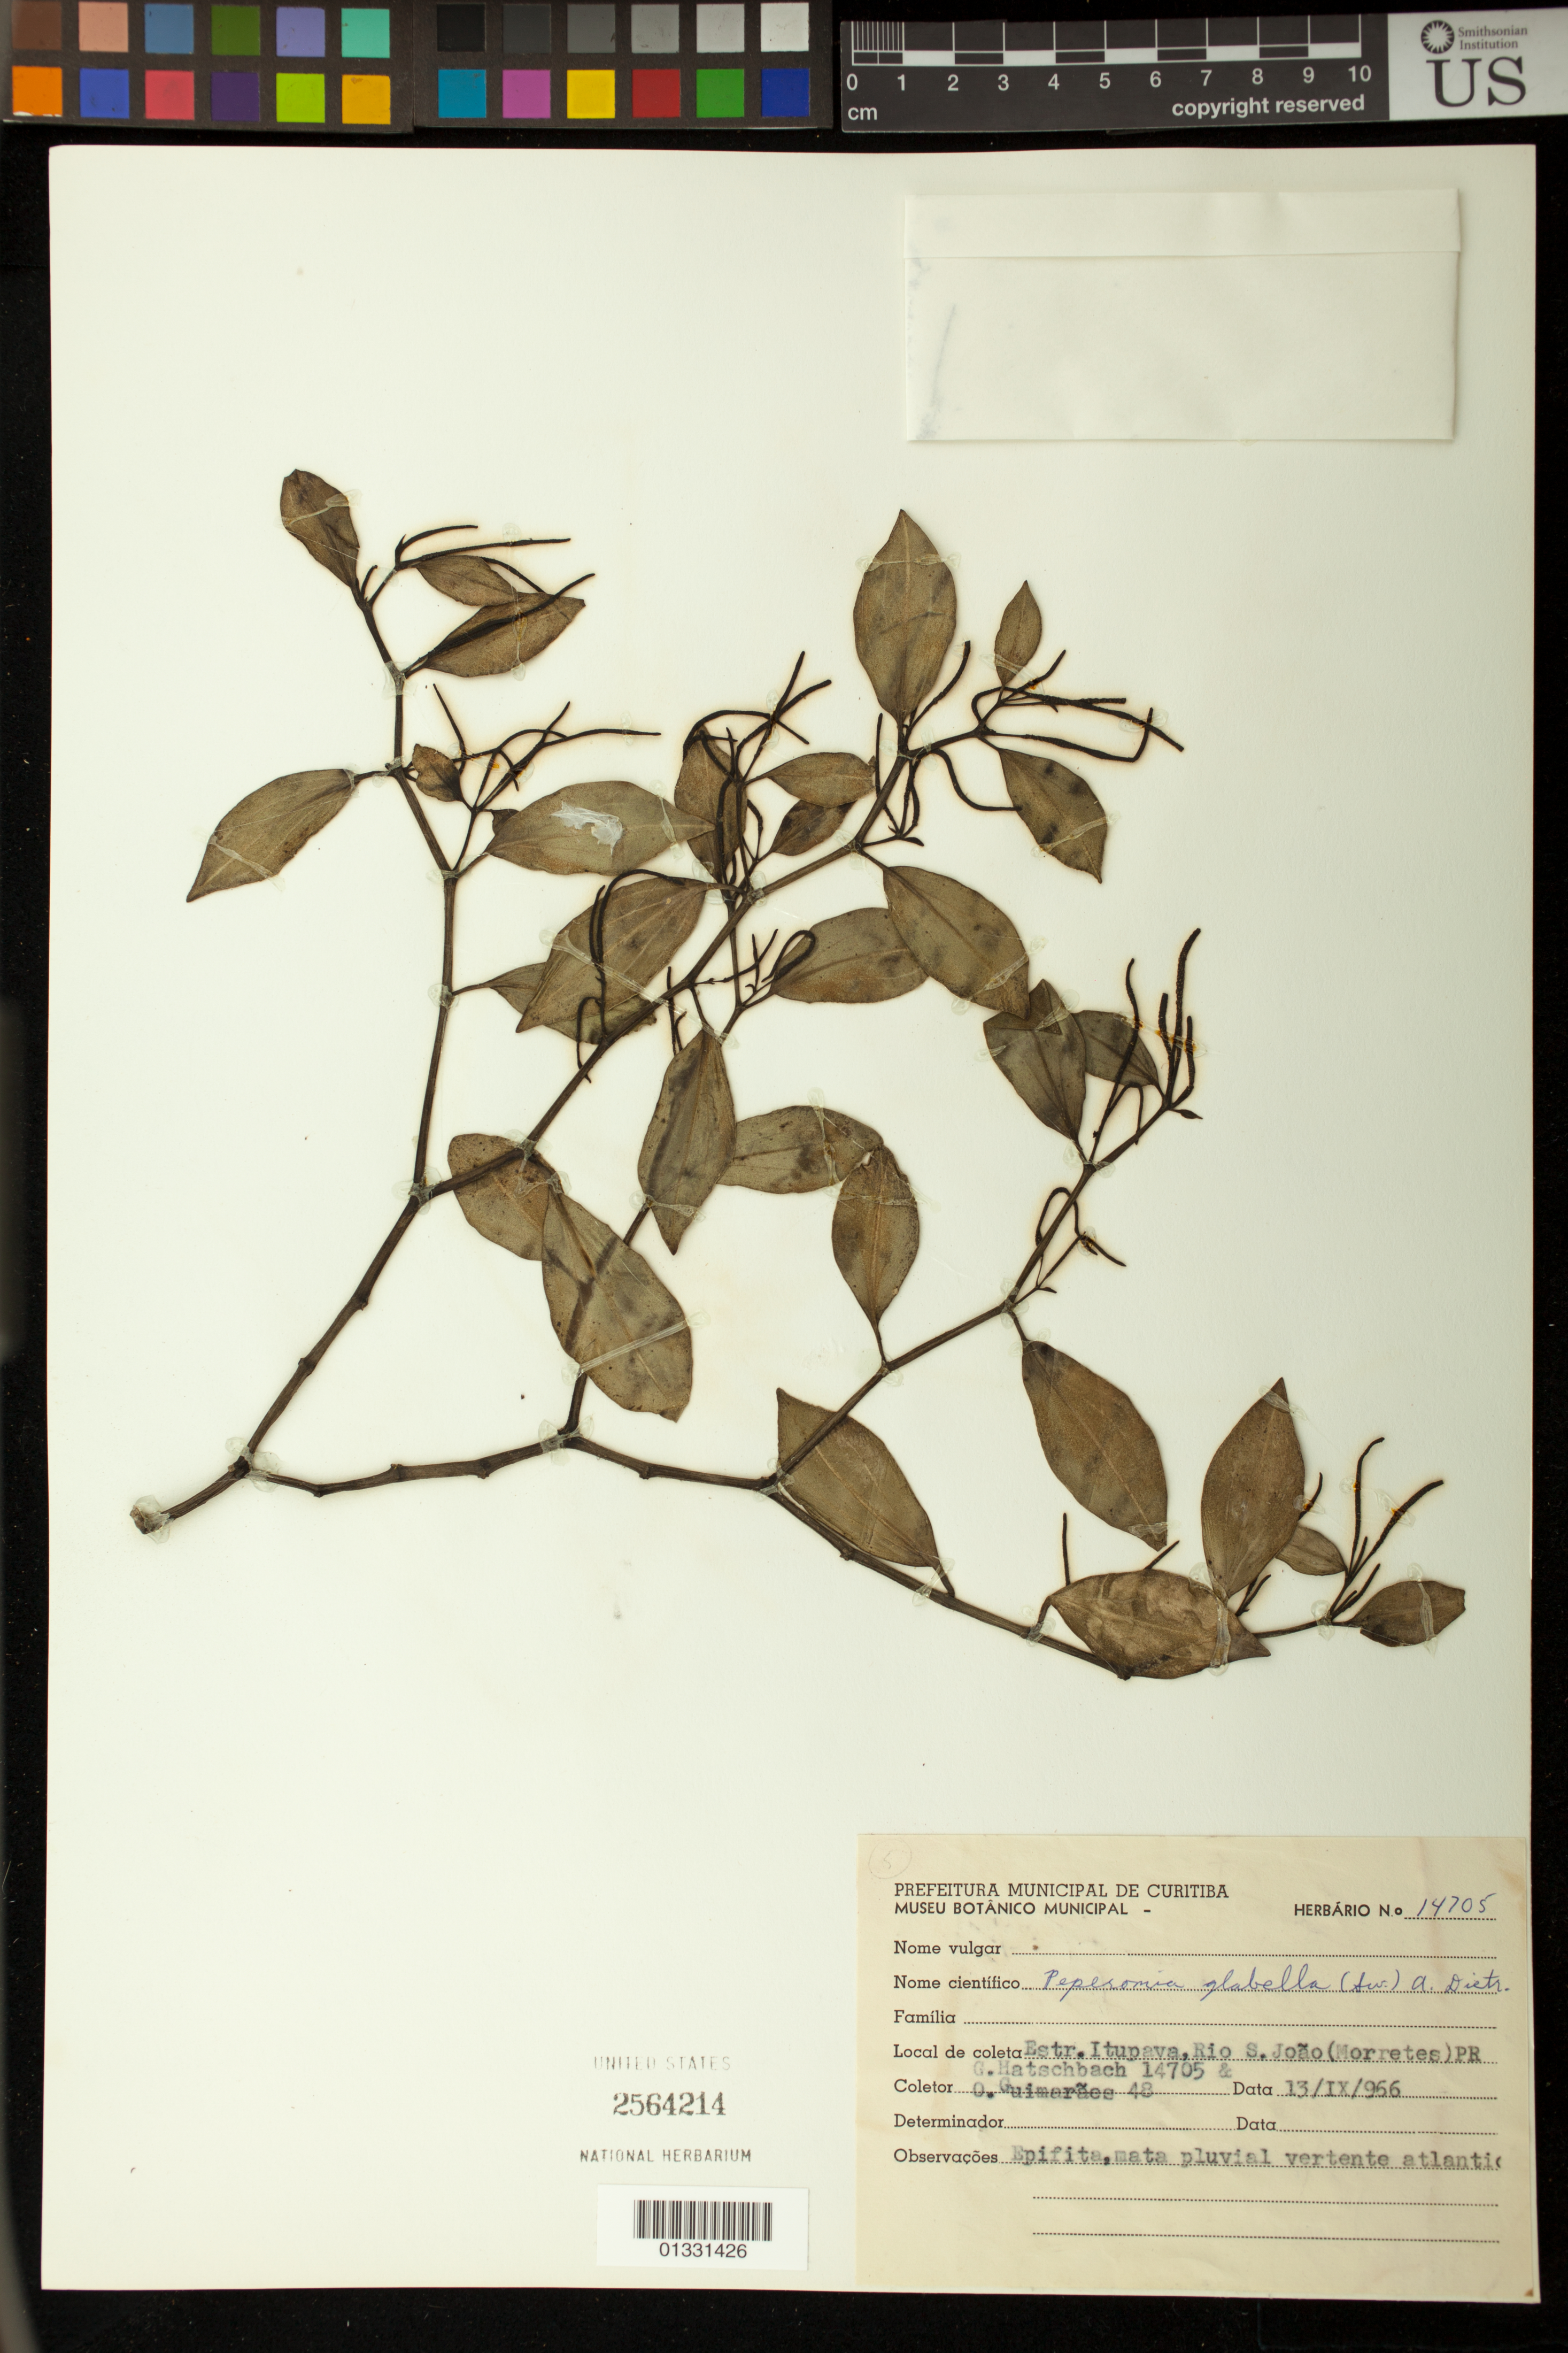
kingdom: Plantae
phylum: Tracheophyta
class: Magnoliopsida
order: Piperales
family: Piperaceae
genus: Peperomia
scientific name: Peperomia glabella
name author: (Sw.) A. Dietr.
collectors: G. Hatschbach & O. Guimarães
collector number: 14705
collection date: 1966-09-13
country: Brazil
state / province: Paraná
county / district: Morretes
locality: Estr. Itupava, Rio S. João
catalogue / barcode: US 2564214